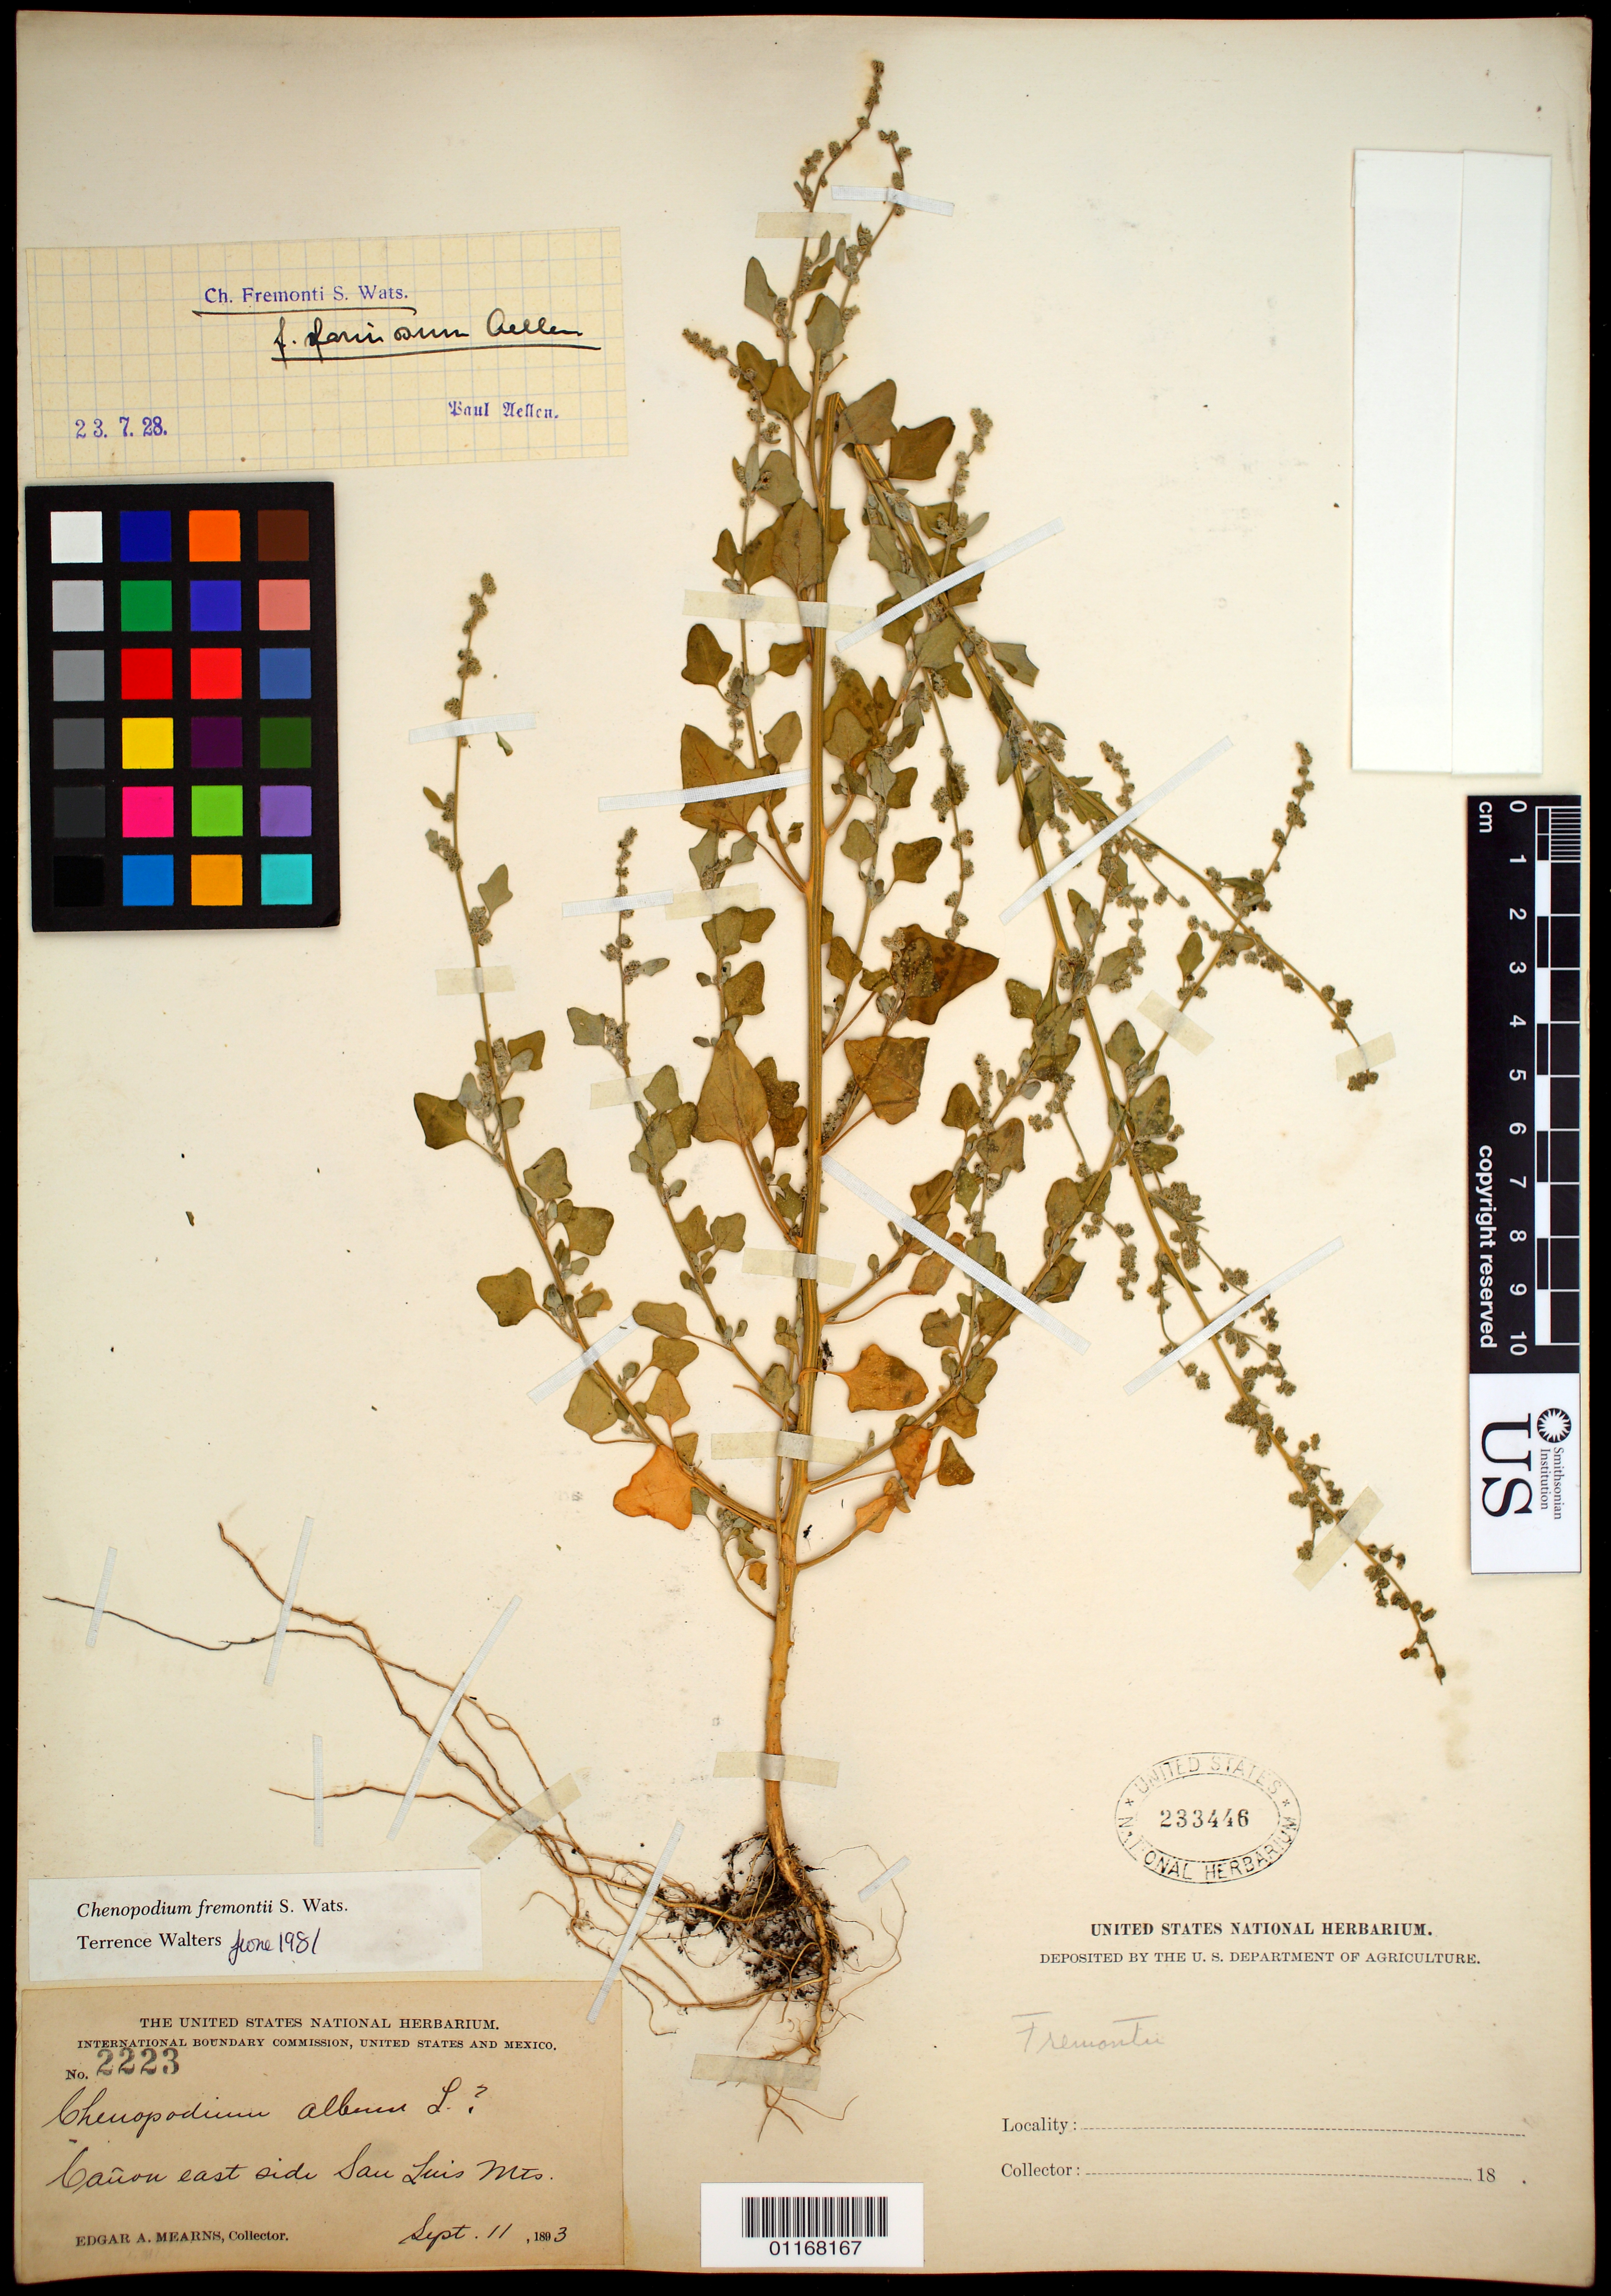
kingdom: Plantae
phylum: Tracheophyta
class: Magnoliopsida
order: Caryophyllales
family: Amaranthaceae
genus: Chenopodium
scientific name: Chenopodium fremontii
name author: S. Watson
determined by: Walters, T.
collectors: E. A. Mearns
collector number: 2223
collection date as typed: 11 Sep 1893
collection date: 1893-09-11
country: Mexico / United States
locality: Canyon east side San Luis Mts.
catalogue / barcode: US 233446